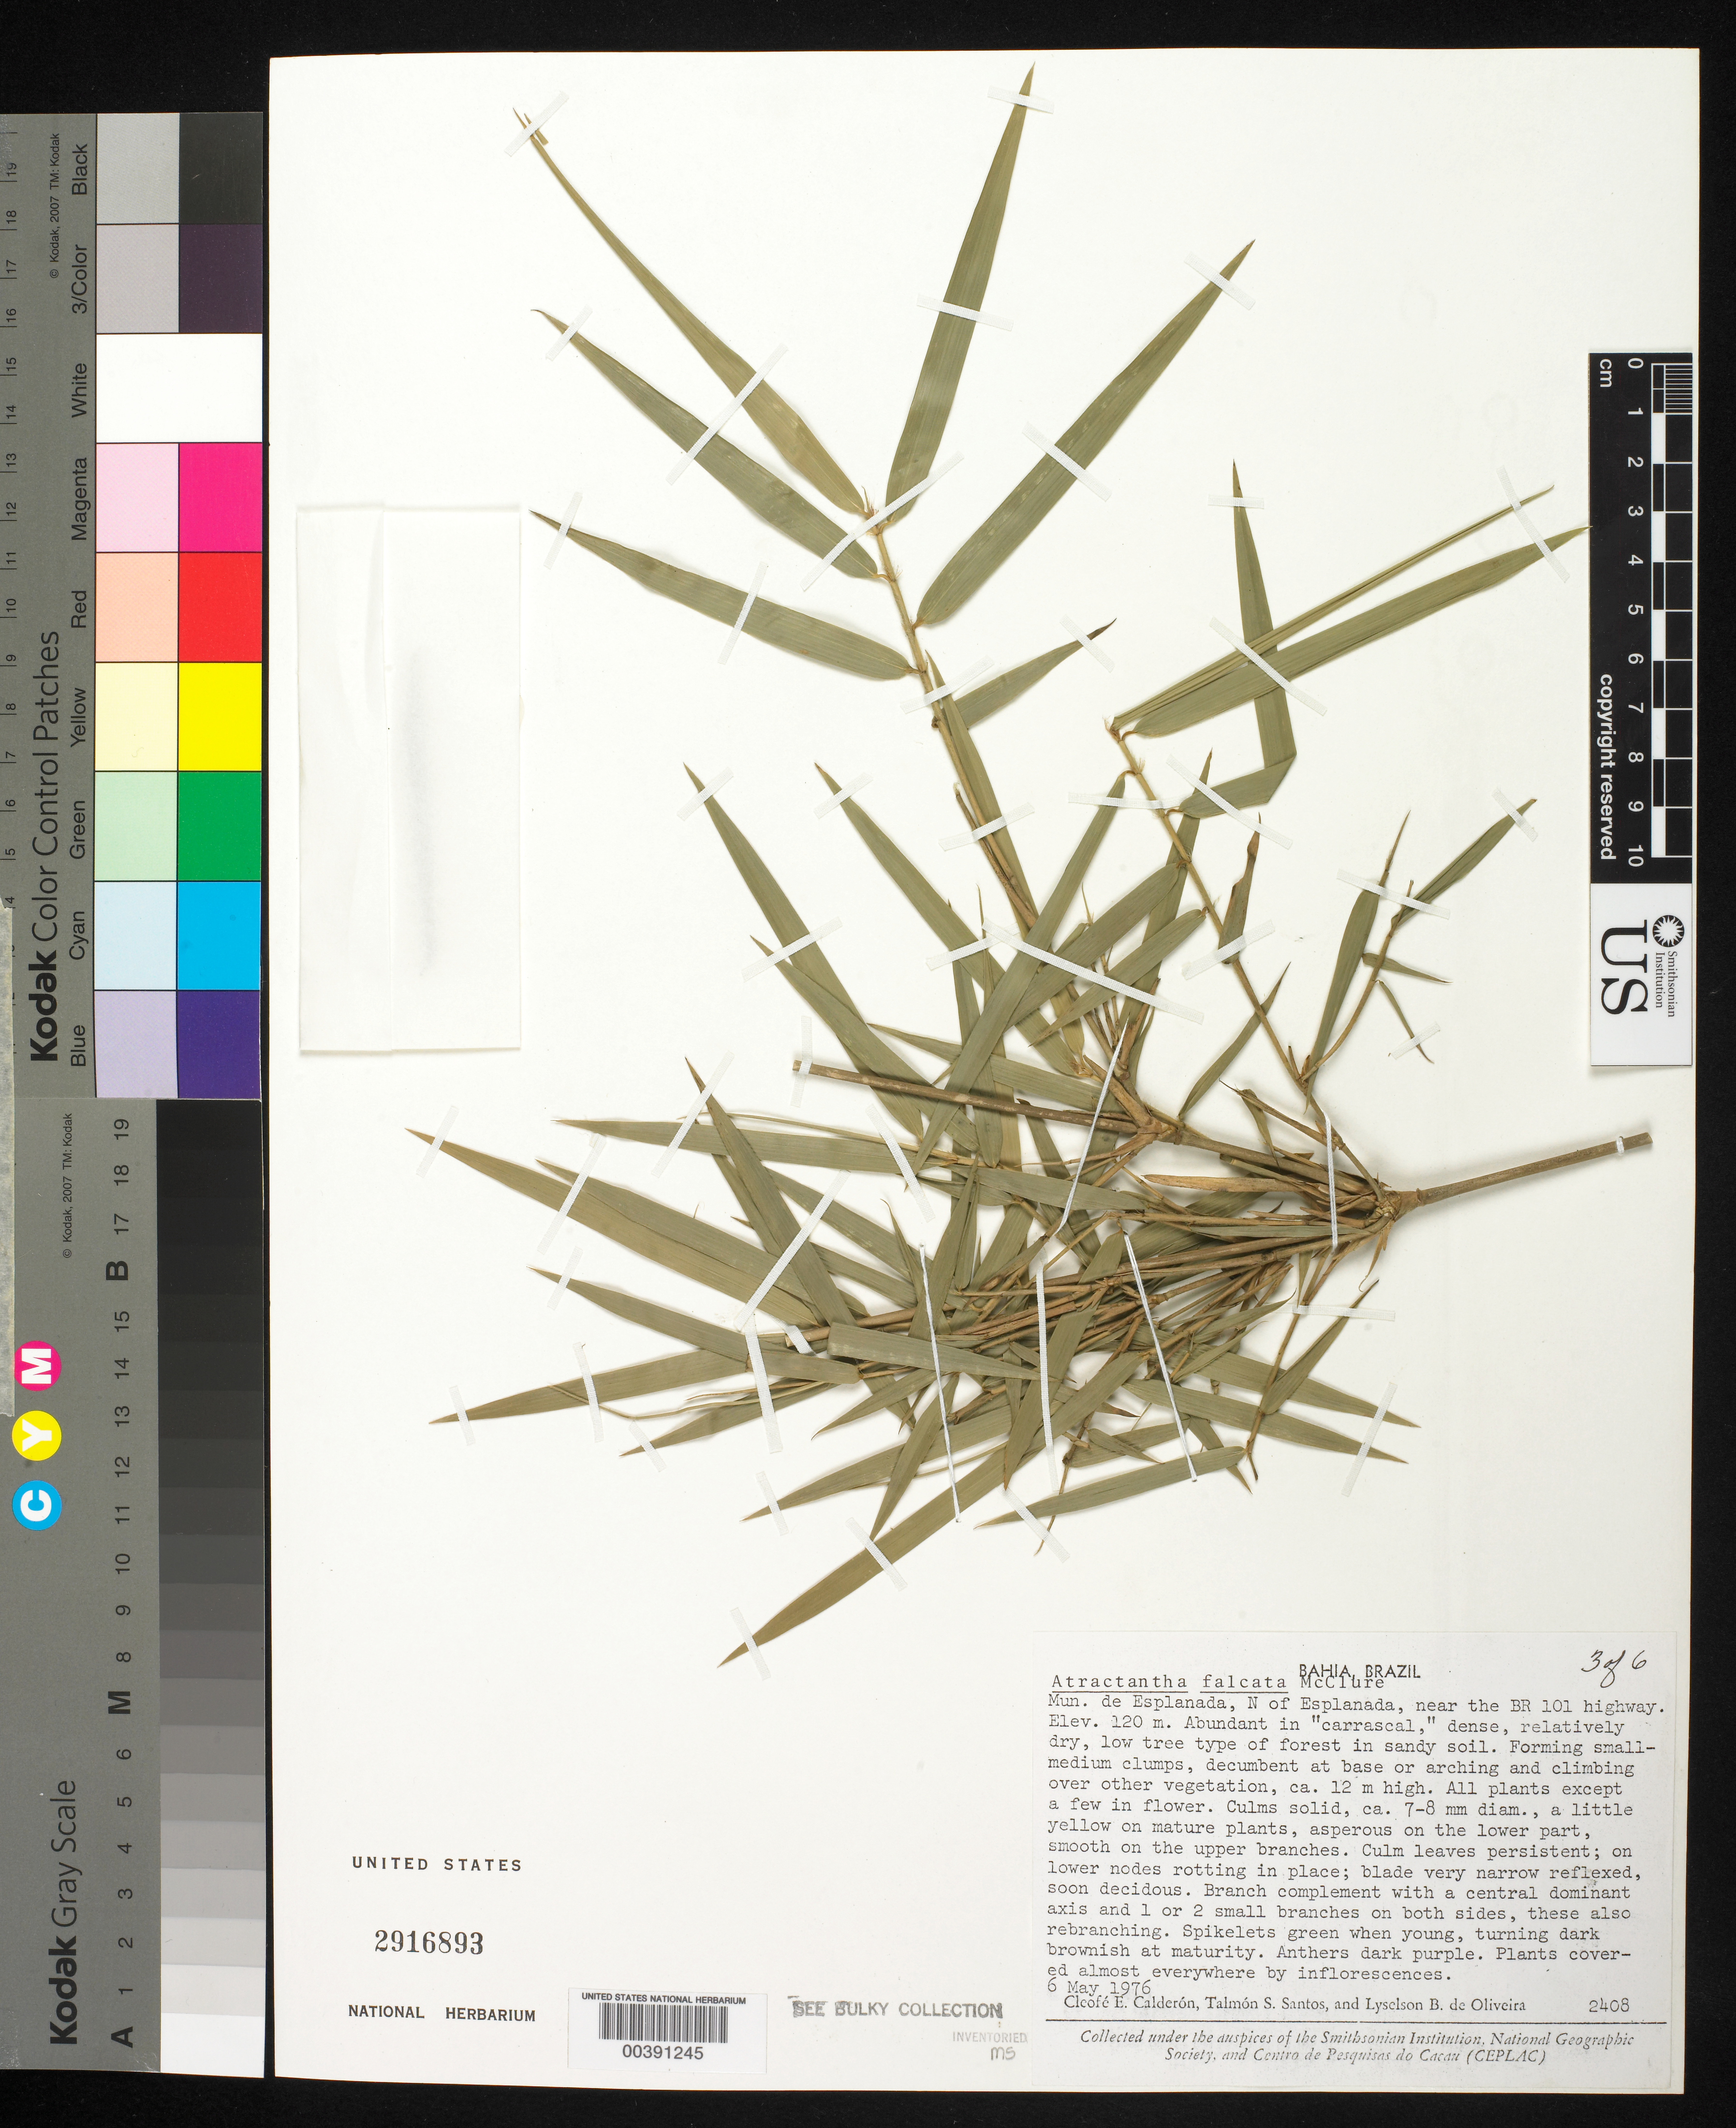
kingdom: Plantae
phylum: Tracheophyta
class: Liliopsida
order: Poales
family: Poaceae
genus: Atractantha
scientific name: Atractantha falcata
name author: McClure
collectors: C. E. Calderón, T. S. Santos & L. de Oliveira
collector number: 2408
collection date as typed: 06 May 1976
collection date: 1976-05-06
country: Brazil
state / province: Bahia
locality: Esplanda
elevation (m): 120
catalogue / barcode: US 2916893